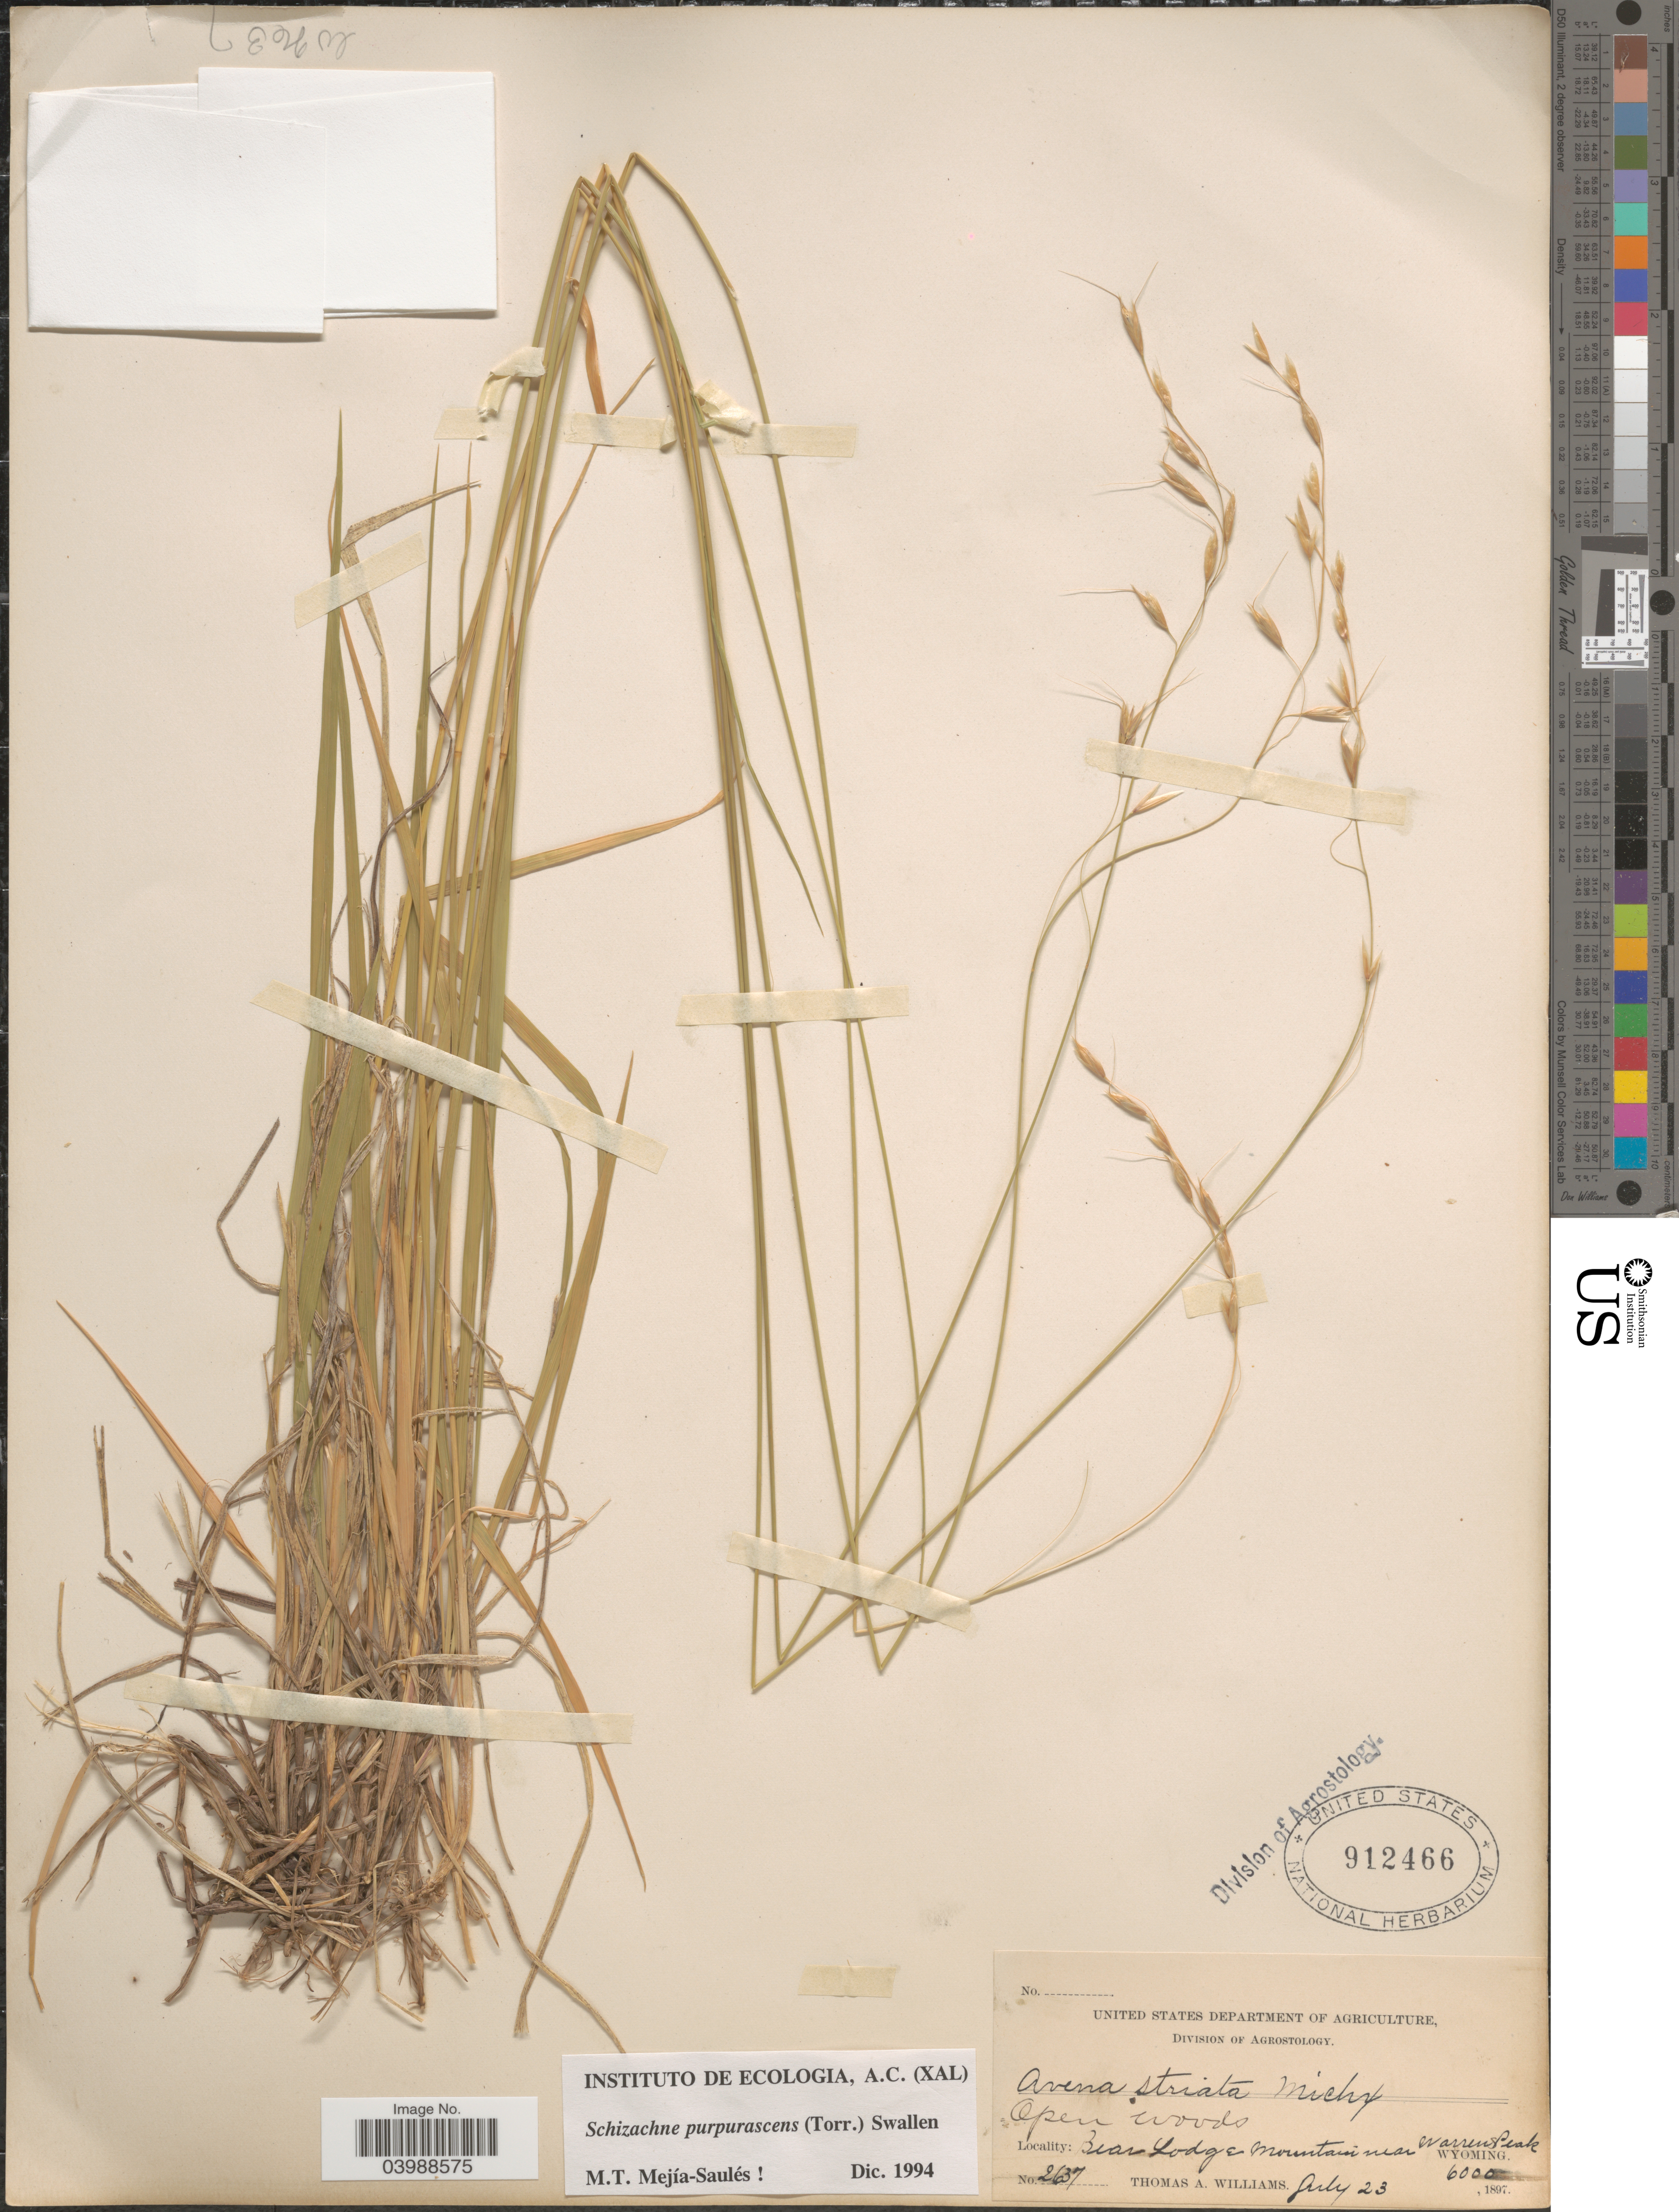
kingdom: Plantae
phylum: Tracheophyta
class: Liliopsida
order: Poales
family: Poaceae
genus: Schizachne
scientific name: Schizachne purpurascens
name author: (Torr.) Swallen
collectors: T. A. Williams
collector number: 2637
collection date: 1897-07-23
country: United States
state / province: Wyoming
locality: Bear Lodge Mountain near Warrens Peak.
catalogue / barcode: US 912466